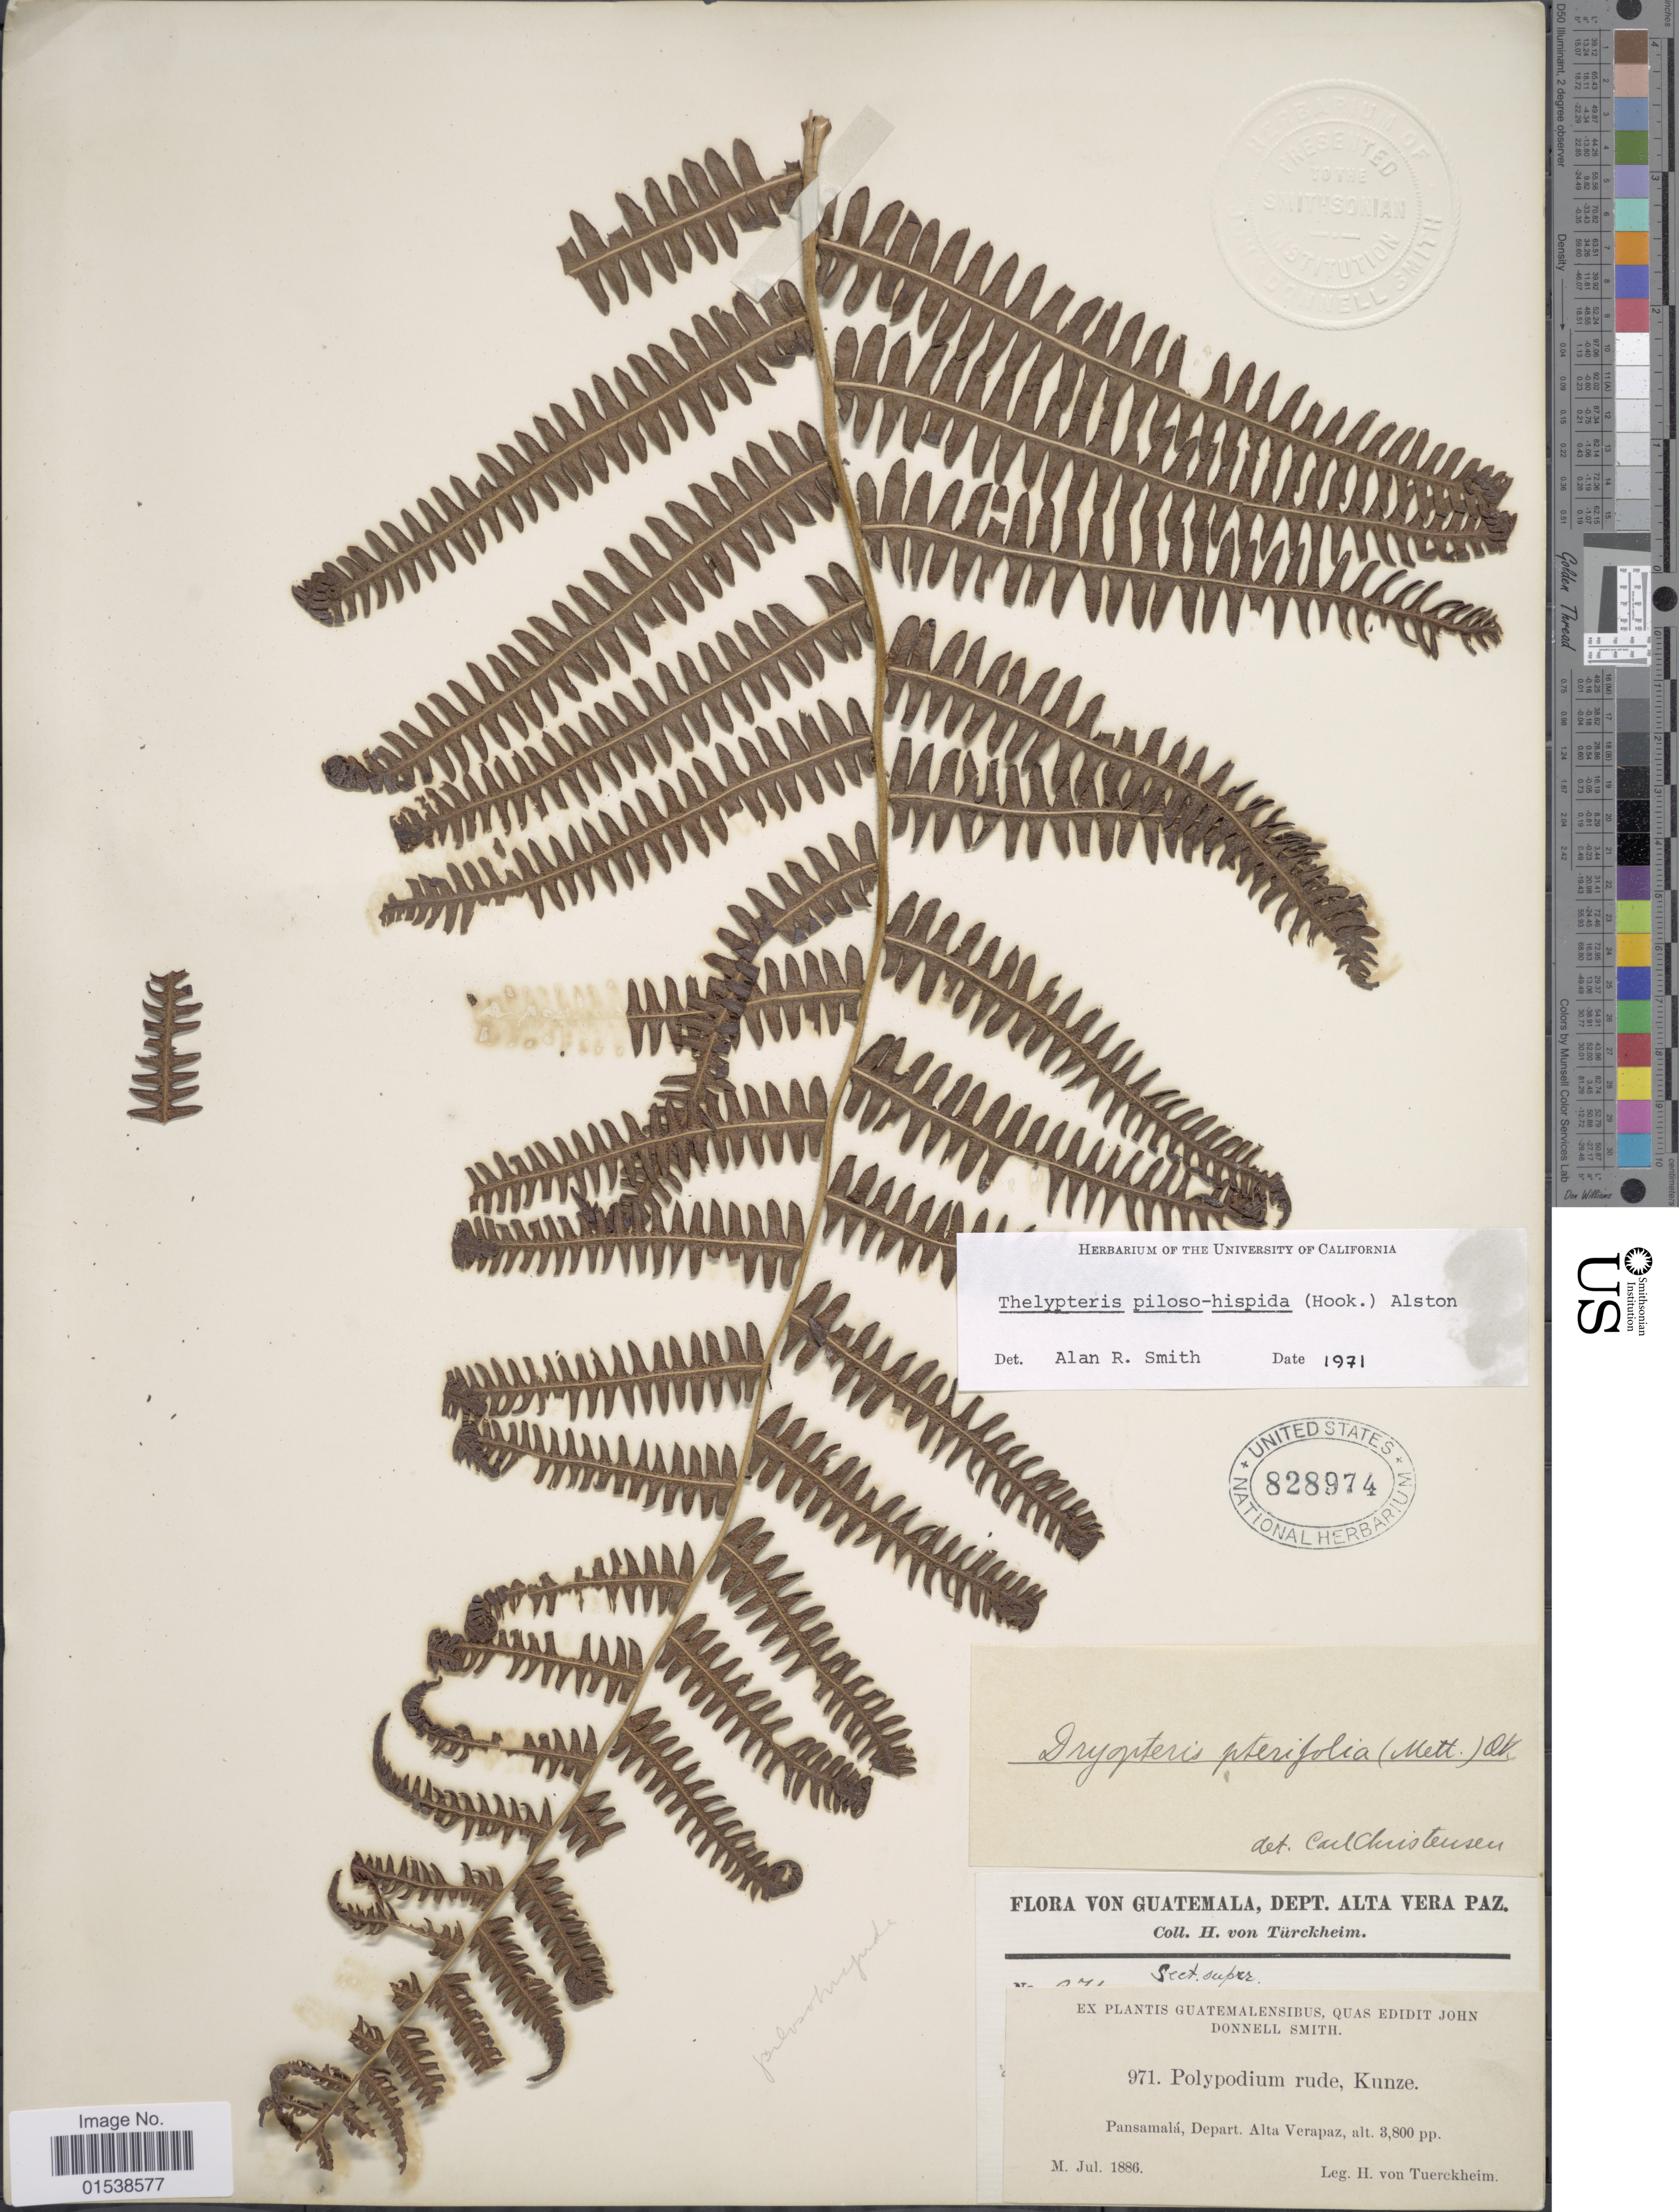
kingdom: Plantae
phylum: Tracheophyta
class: Polypodiopsida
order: Polypodiales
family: Thelypteridaceae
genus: Amauropelta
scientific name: Amauropelta pilosohispida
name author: (Hook.) A.R. Sm.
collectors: H. von Türckheim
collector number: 971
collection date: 1886-07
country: Guatemala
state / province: Alta Verapaz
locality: Guatemalensibus, Pansamala, Depart. Alta Verapaz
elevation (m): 1158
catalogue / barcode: US 828974